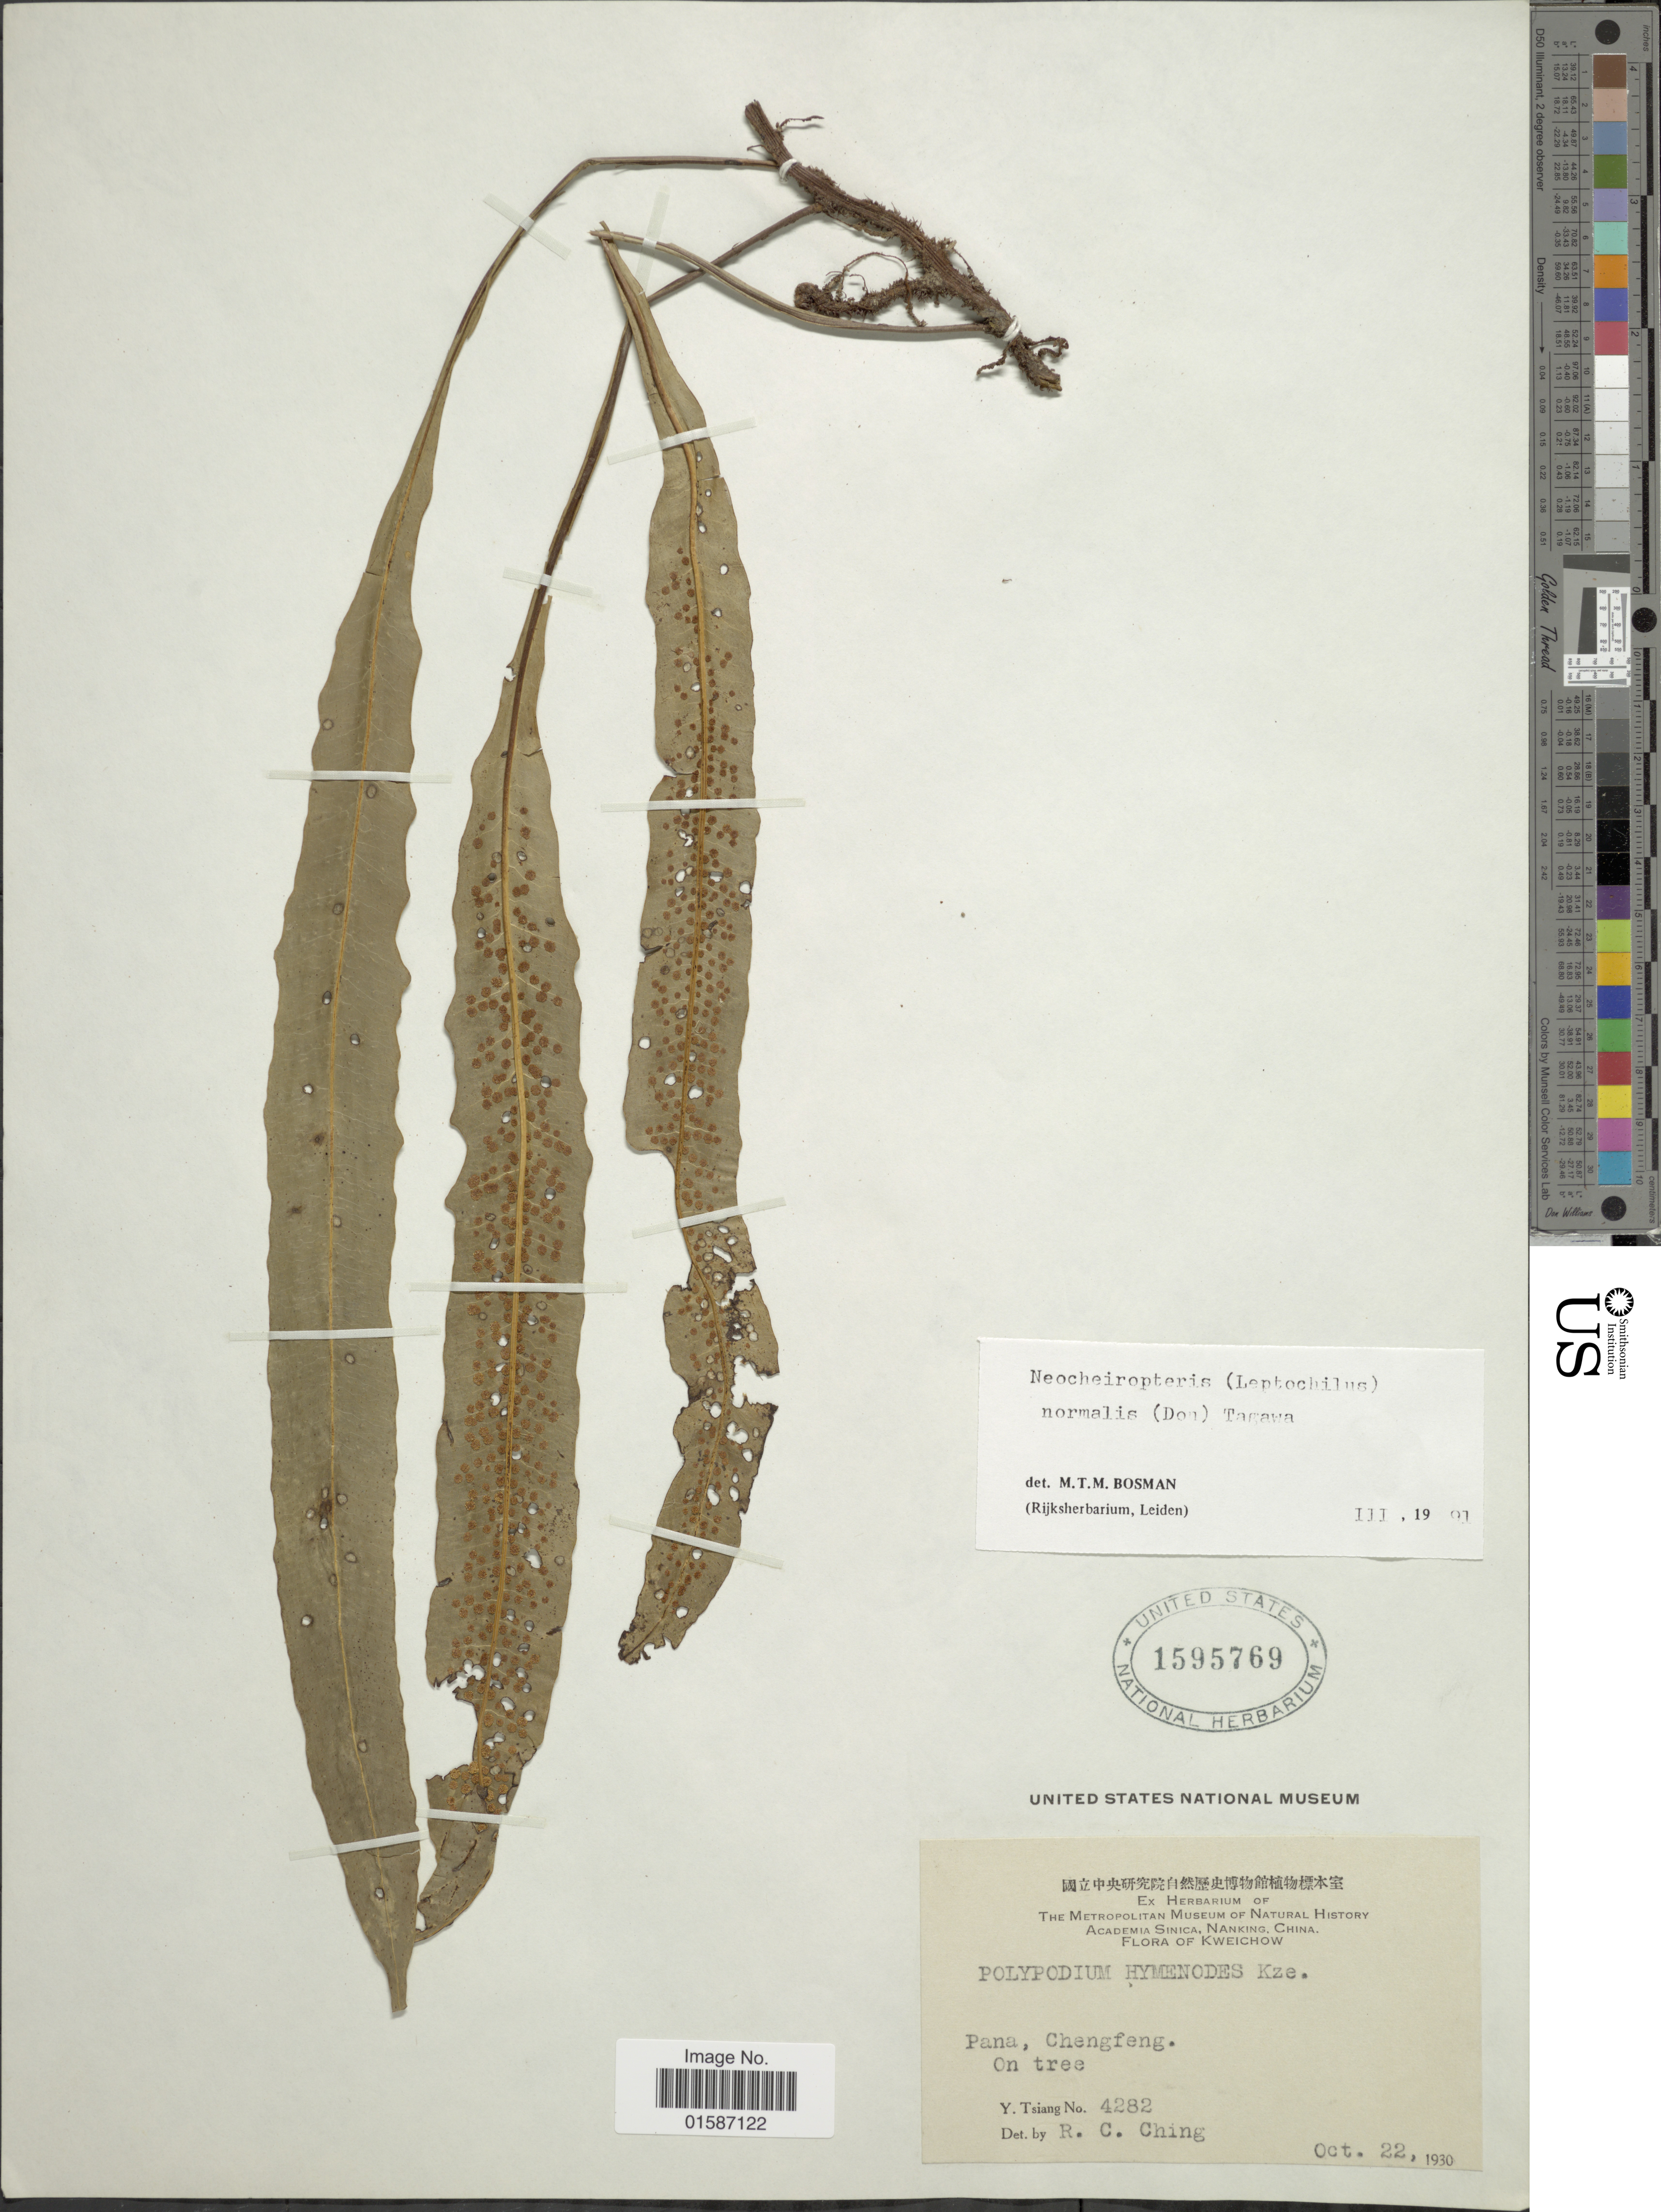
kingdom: Plantae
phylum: Tracheophyta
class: Polypodiopsida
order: Polypodiales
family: Polypodiaceae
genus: Tricholepidium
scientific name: Tricholepidium normale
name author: (D. Don) Ching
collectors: Y. Tsiang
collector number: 4282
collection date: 1930-10-22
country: China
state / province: Guizhou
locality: Kweichow, Pana, Chengfeng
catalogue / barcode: US 1595769